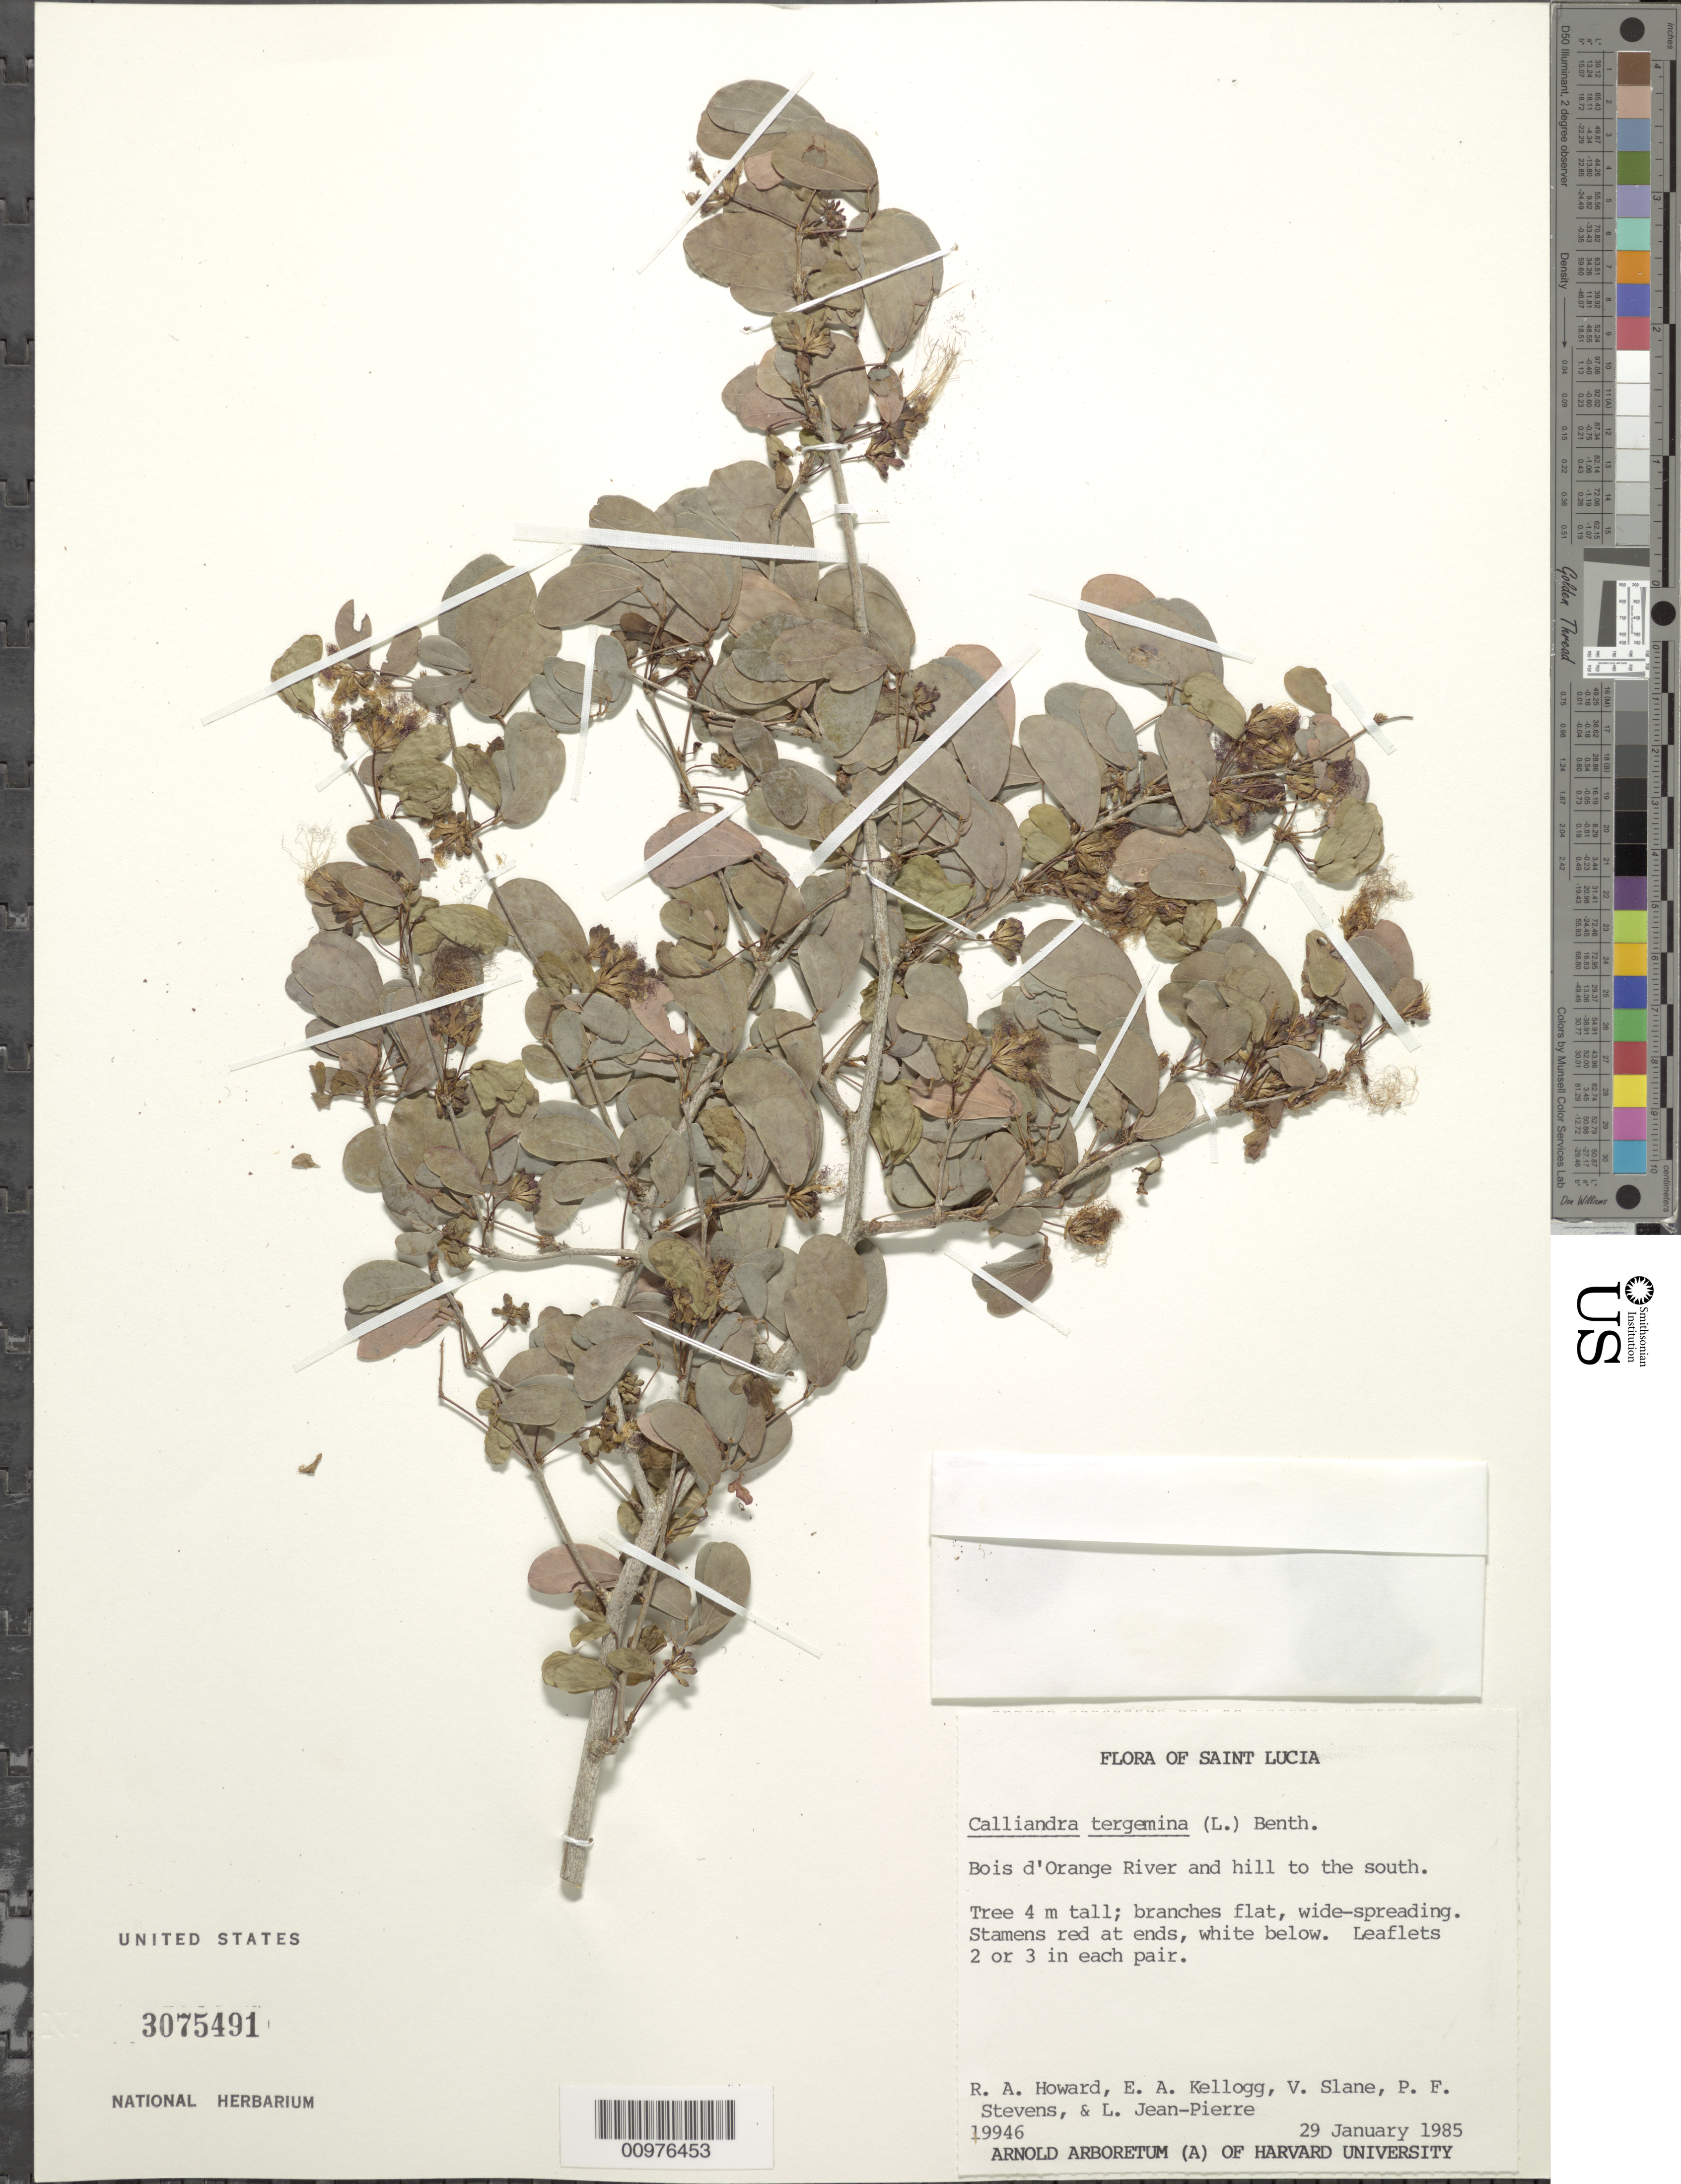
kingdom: Plantae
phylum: Tracheophyta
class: Magnoliopsida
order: Fabales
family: Fabaceae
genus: Calliandra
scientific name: Calliandra tergemina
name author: (L.) Benth.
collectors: R. A. Howard, A. Kellog, P. F. Stevens, V. Slane & L. L. Jean-Pierre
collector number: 19946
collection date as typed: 29 Jan 1985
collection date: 1985-01-29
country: St. Lucia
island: St. Lucia I.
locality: Bois d'orange river and hill to the south.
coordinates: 0 N, 0 E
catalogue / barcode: US 3075491